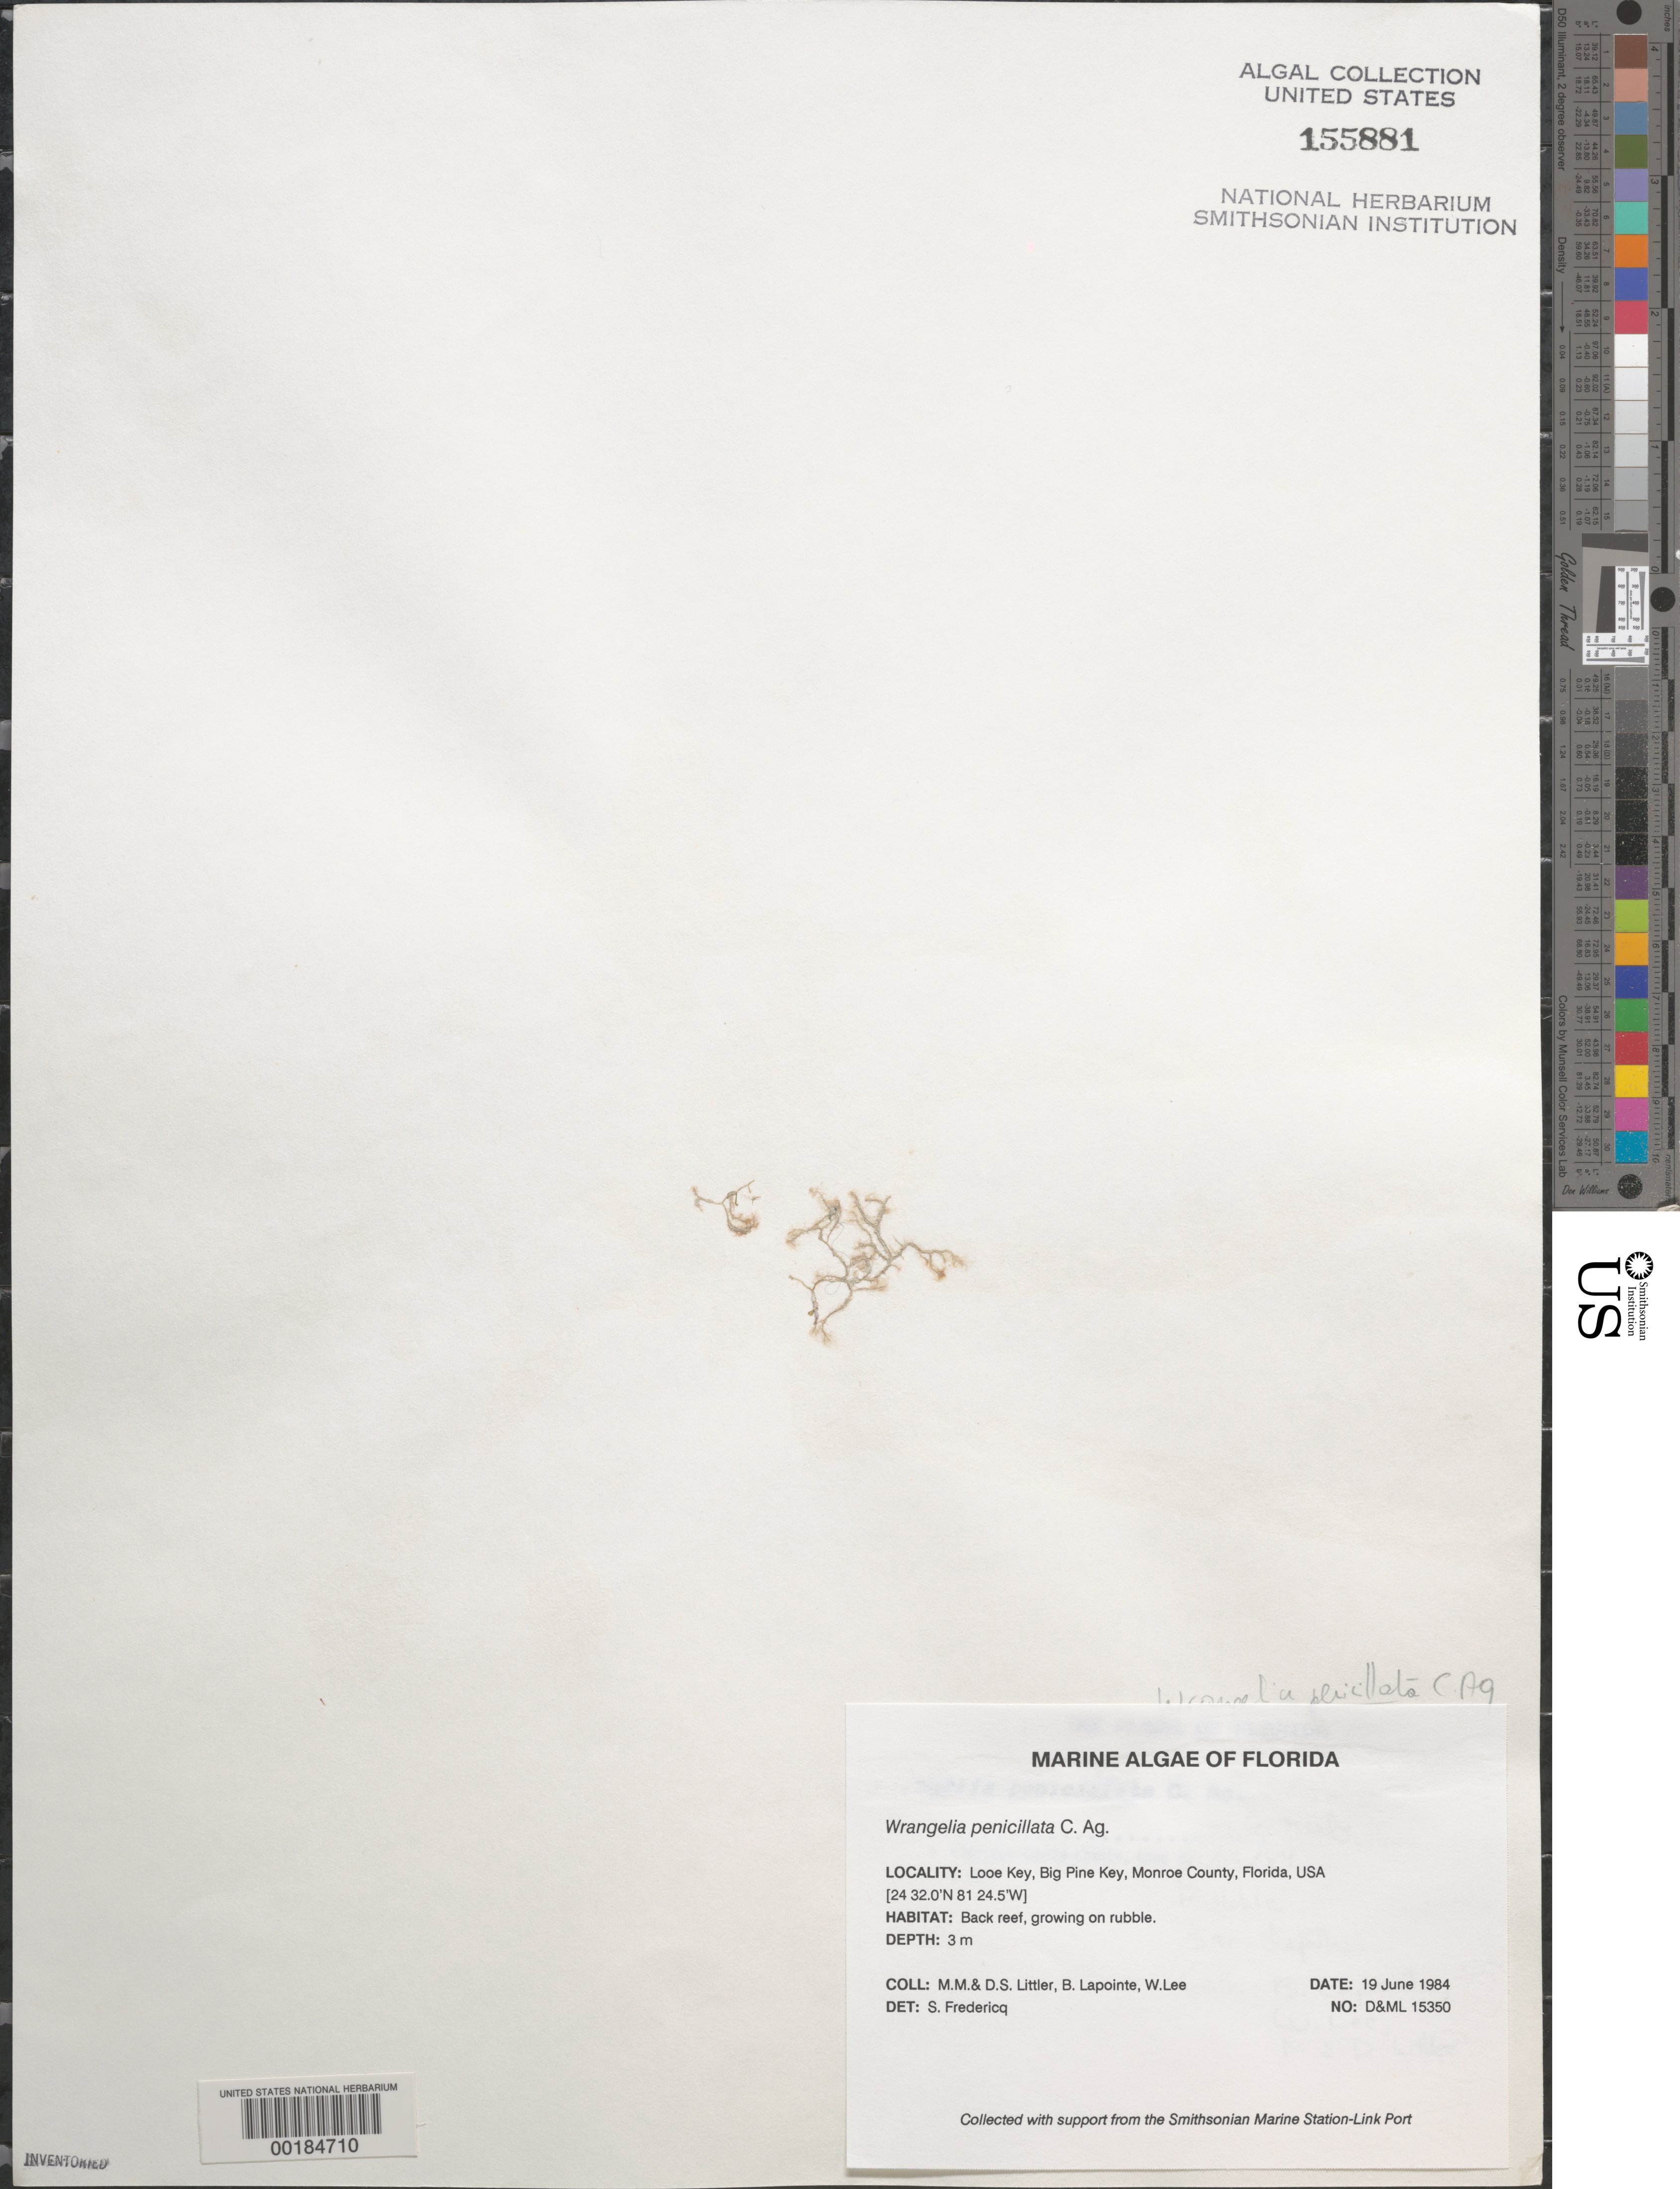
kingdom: Plantae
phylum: Rhodophyta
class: Florideophyceae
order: Ceramiales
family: Wrangeliaceae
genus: Wrangelia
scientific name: Wrangelia penicillata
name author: (C. Agardh) C. Agardh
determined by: Fredericq, S.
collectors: M. M. Littler, D. S. Littler, B. Lapointe & W. Lee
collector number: D&ML 15350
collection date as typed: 19 Jun 1984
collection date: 1984-06-19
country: United States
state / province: Florida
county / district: Monroe County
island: Looe Key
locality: Looe Key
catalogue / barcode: US 155881